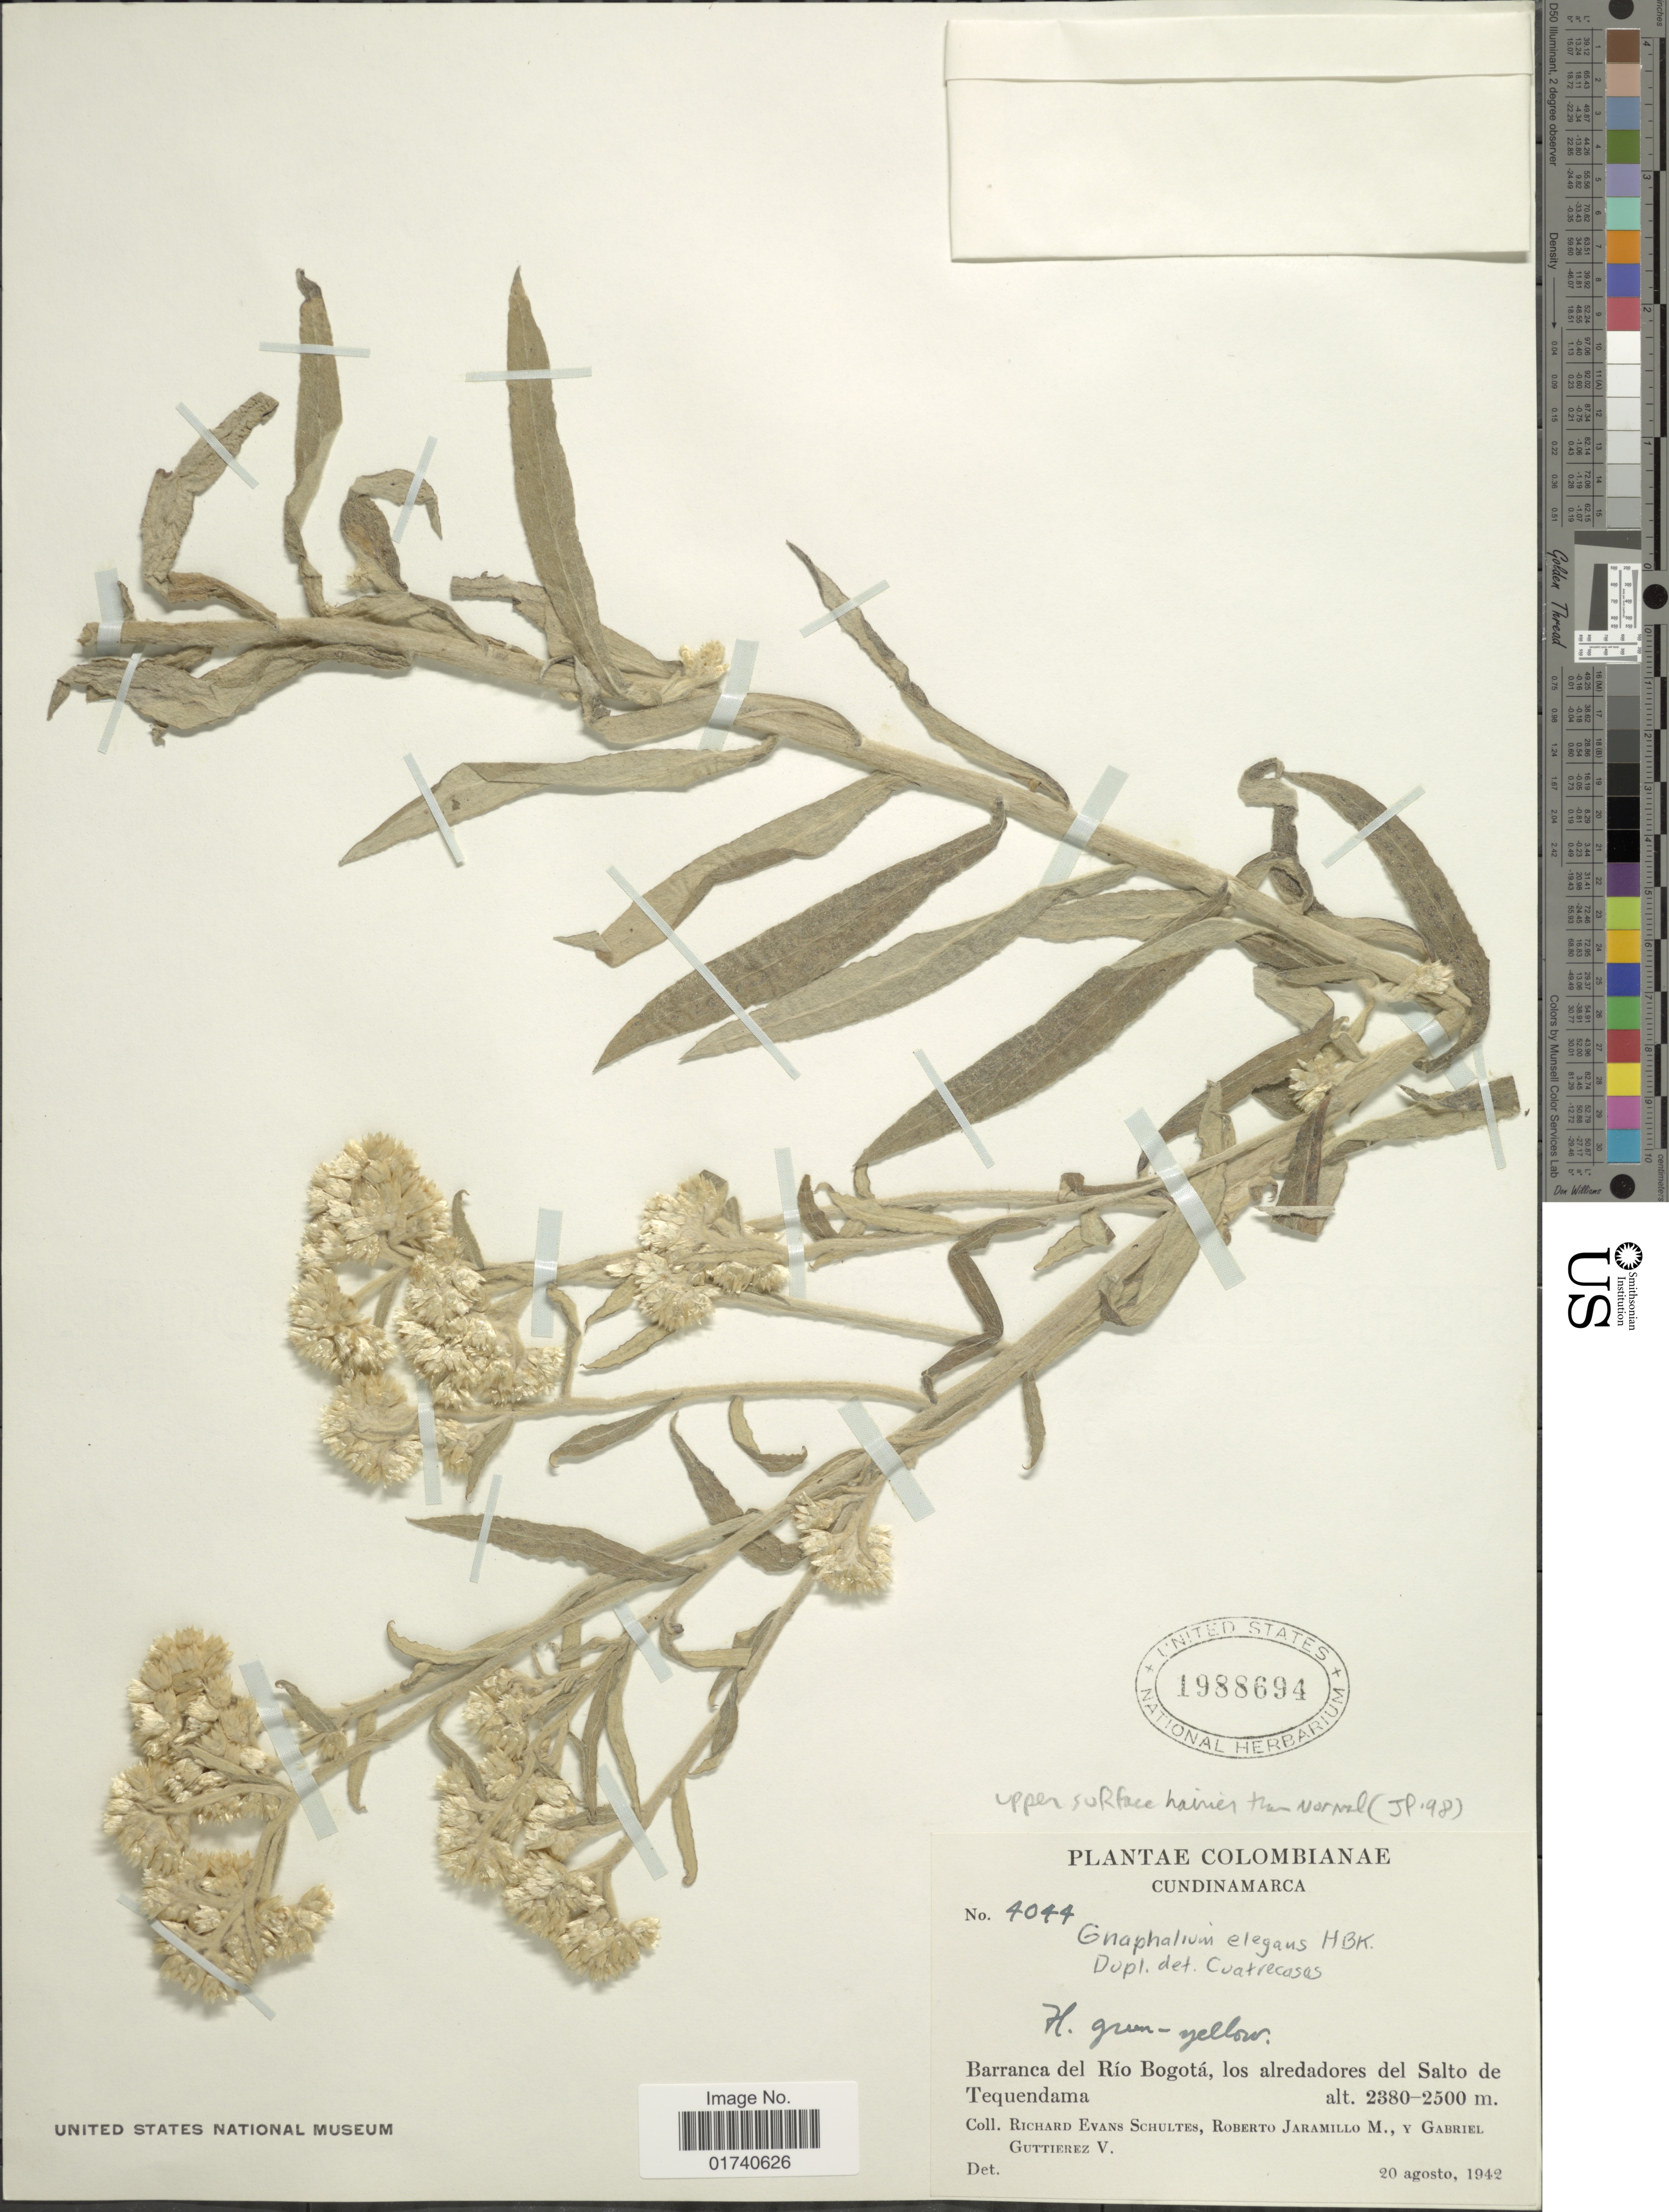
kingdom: Plantae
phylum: Tracheophyta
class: Magnoliopsida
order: Asterales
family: Asteraceae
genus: Pseudognaphalium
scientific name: Pseudognaphalium elegans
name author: (Kunth) Kartesz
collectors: R. E. Schultes, R. Jaramillo M. & G. Guttierez V.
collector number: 4044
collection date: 1942-08-20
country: Colombia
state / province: Cundinamarca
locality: Barranca del Rio Bogota, los alredadores del Salto de Tequendama.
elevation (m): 2380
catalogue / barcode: US 1988694